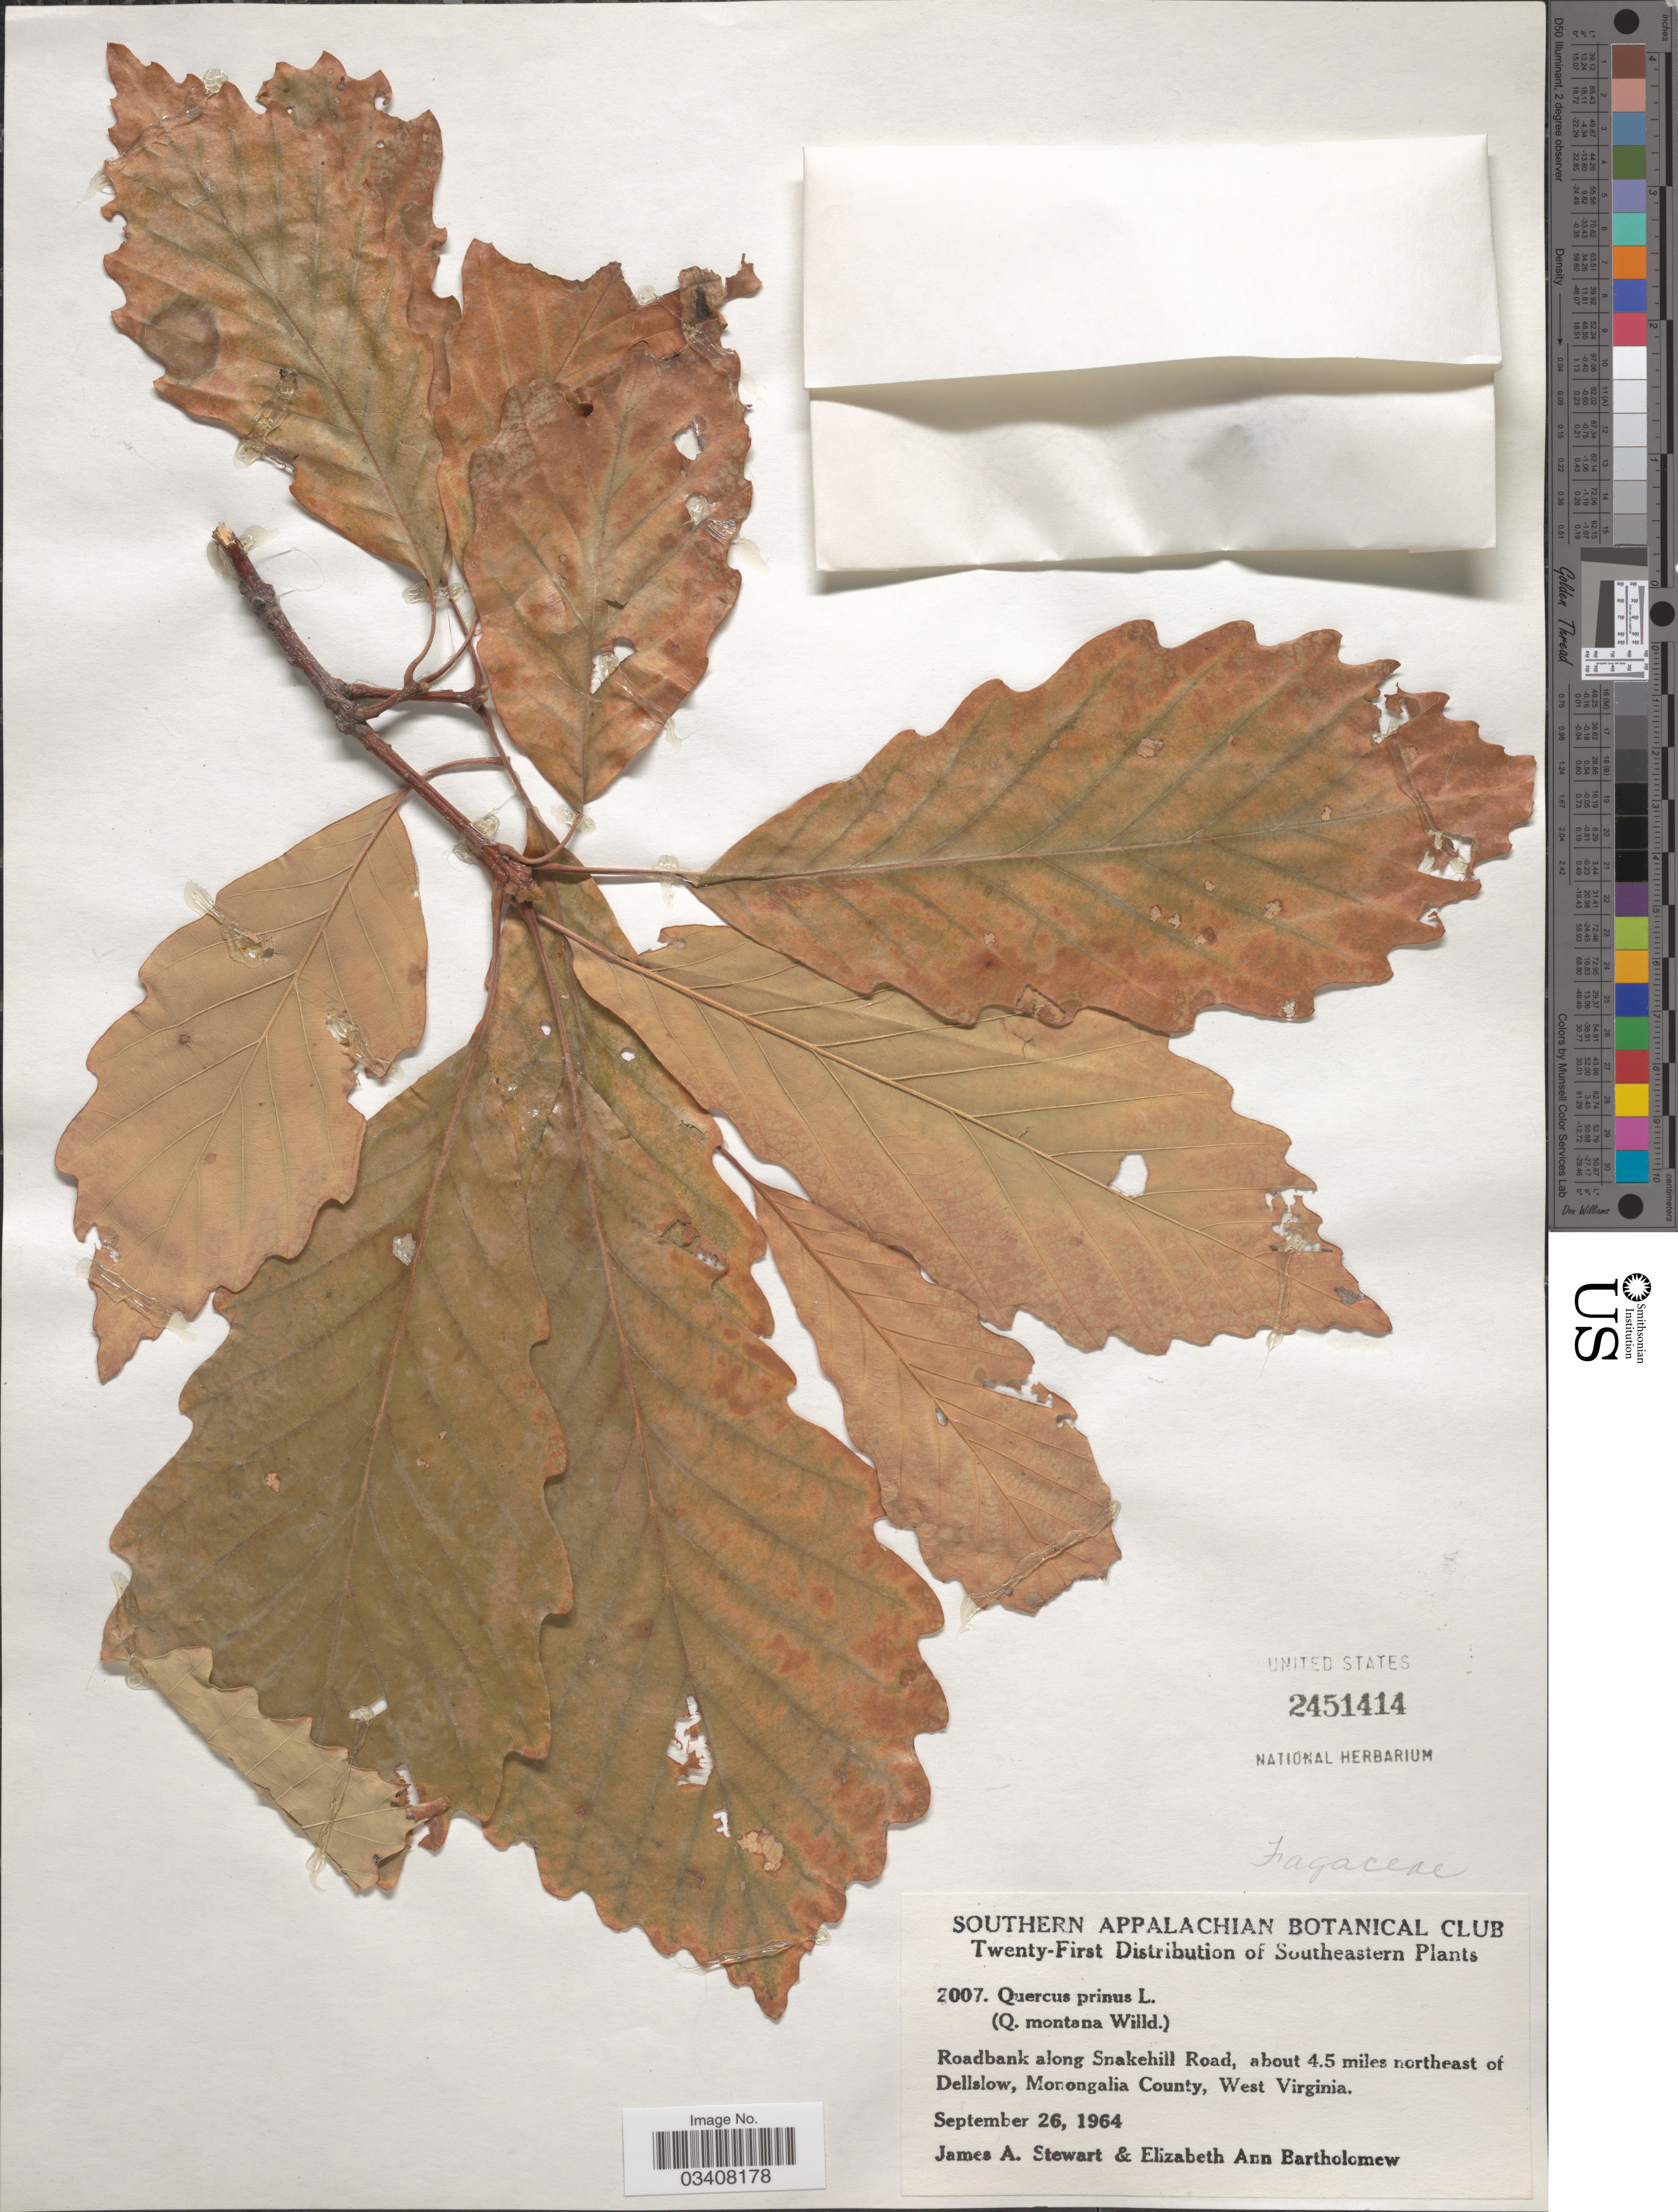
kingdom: Plantae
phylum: Tracheophyta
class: Magnoliopsida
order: Fagales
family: Fagaceae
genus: Quercus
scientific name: Quercus prinus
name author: L.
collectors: J. A. Stewart & E. Bartholomew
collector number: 2007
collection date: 1964-09-26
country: United States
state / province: West Virginia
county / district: Monongalia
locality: Along Snakehill Road, about 4.5 miles northeast of Dellslow, Monongalia County.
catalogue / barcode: US 2451414